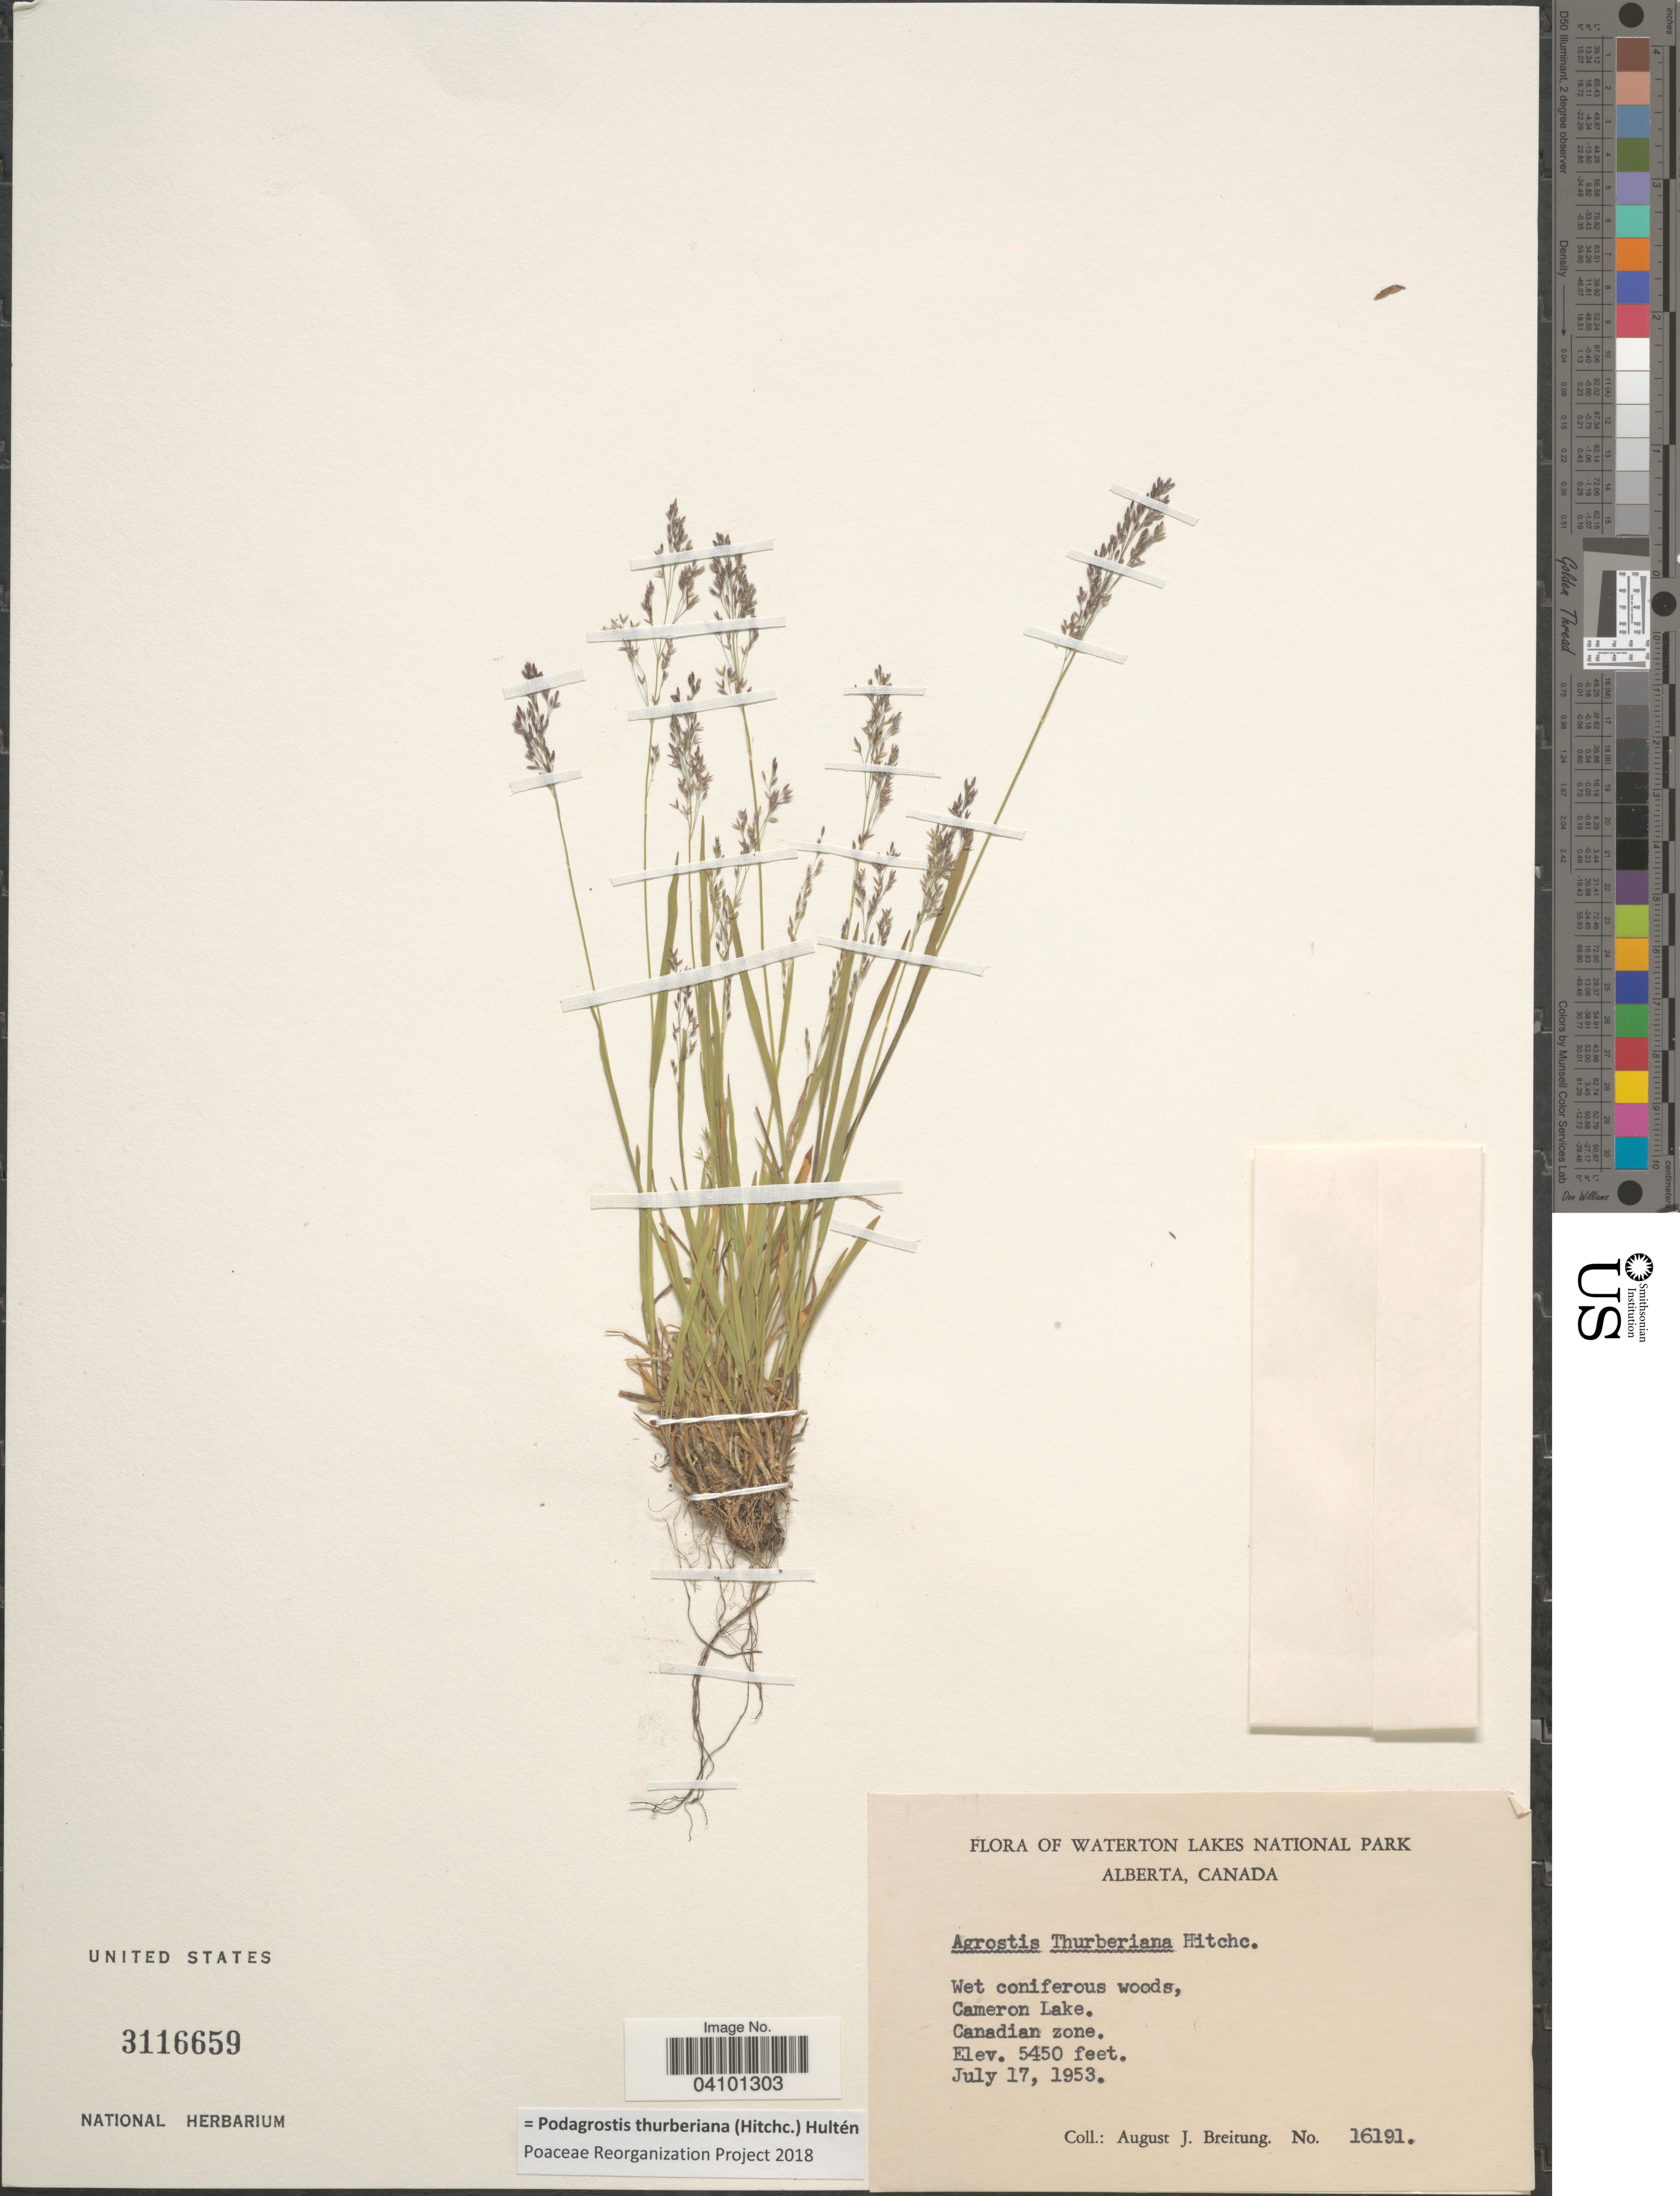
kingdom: Plantae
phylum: Tracheophyta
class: Liliopsida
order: Poales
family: Poaceae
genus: Podagrostis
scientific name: Podagrostis thurberiana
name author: Hitchc.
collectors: A. Breitung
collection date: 1953-07-17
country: Canada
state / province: Alberta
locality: Waterton Lakes National Park. Cameron Lake. Canadian zone.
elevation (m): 1661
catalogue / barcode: US 3116659